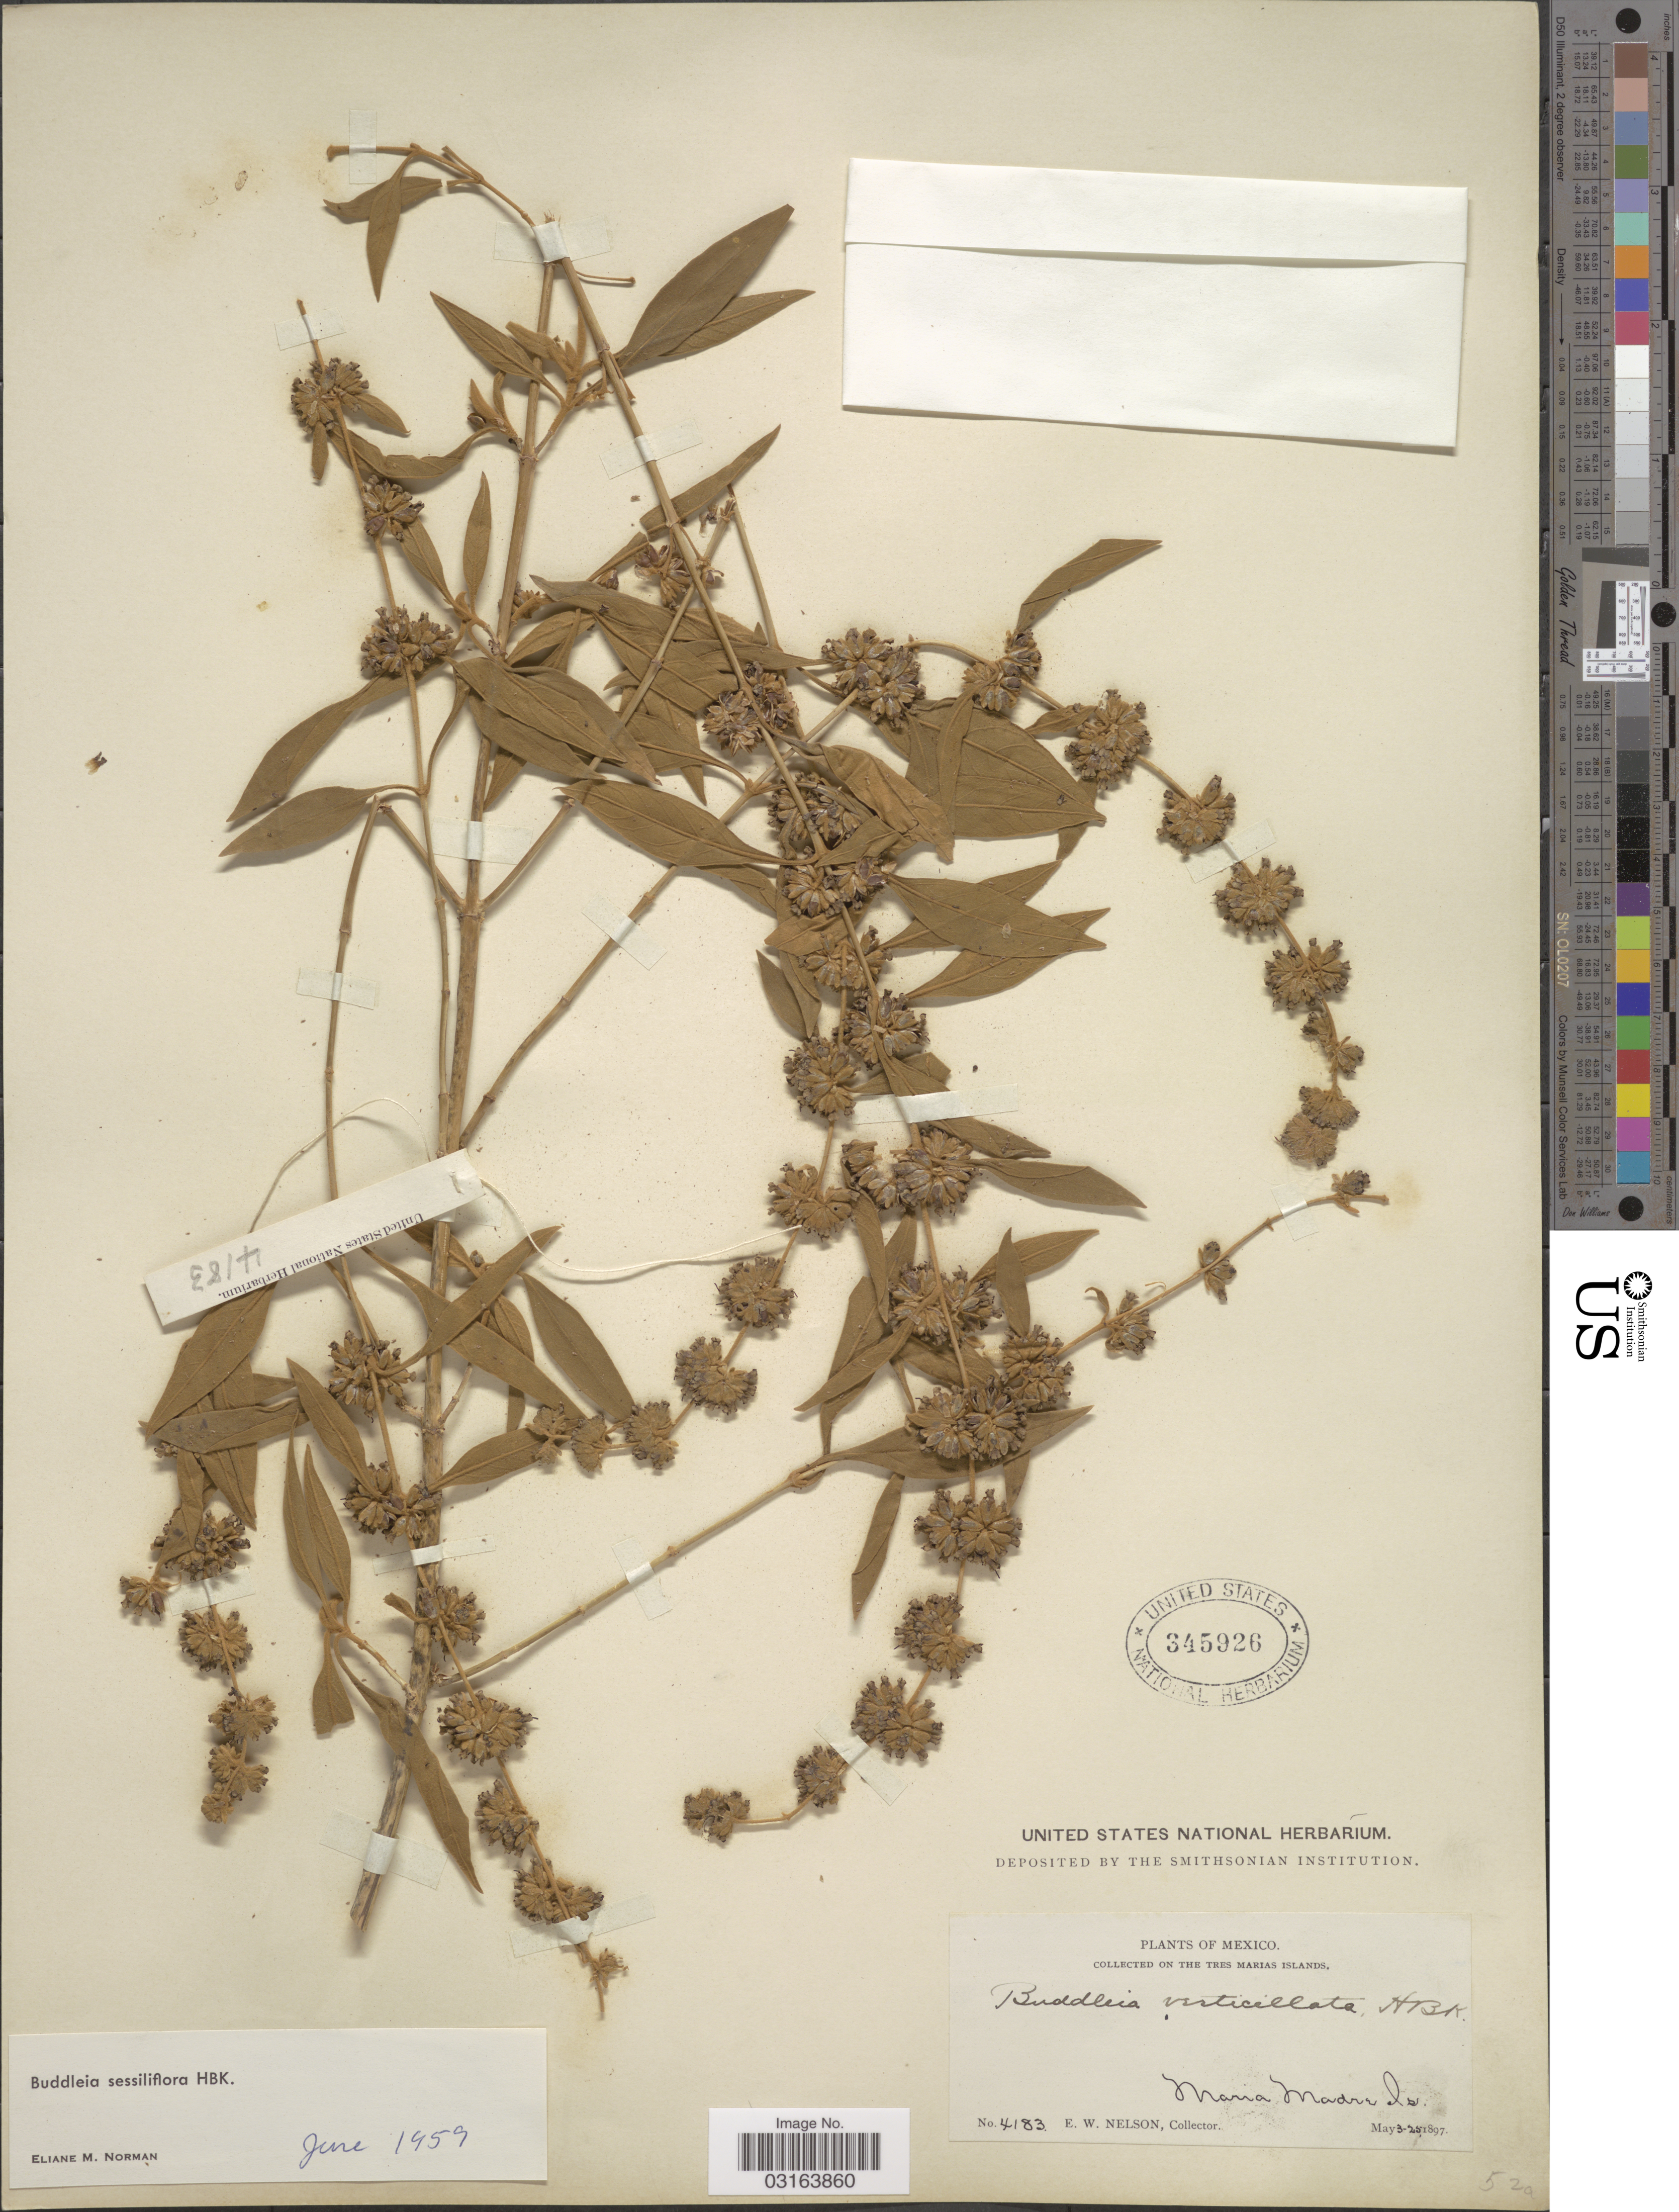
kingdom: Plantae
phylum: Tracheophyta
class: Magnoliopsida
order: Lamiales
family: Scrophulariaceae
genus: Buddleja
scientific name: Buddleja sessiliflora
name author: Kunth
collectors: E. W. Nelson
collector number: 4183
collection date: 1897-05-03/1897-05-25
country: Mexico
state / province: Nayarit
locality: The Tres Marias Islands. Maria Madre Is.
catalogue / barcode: US 345926